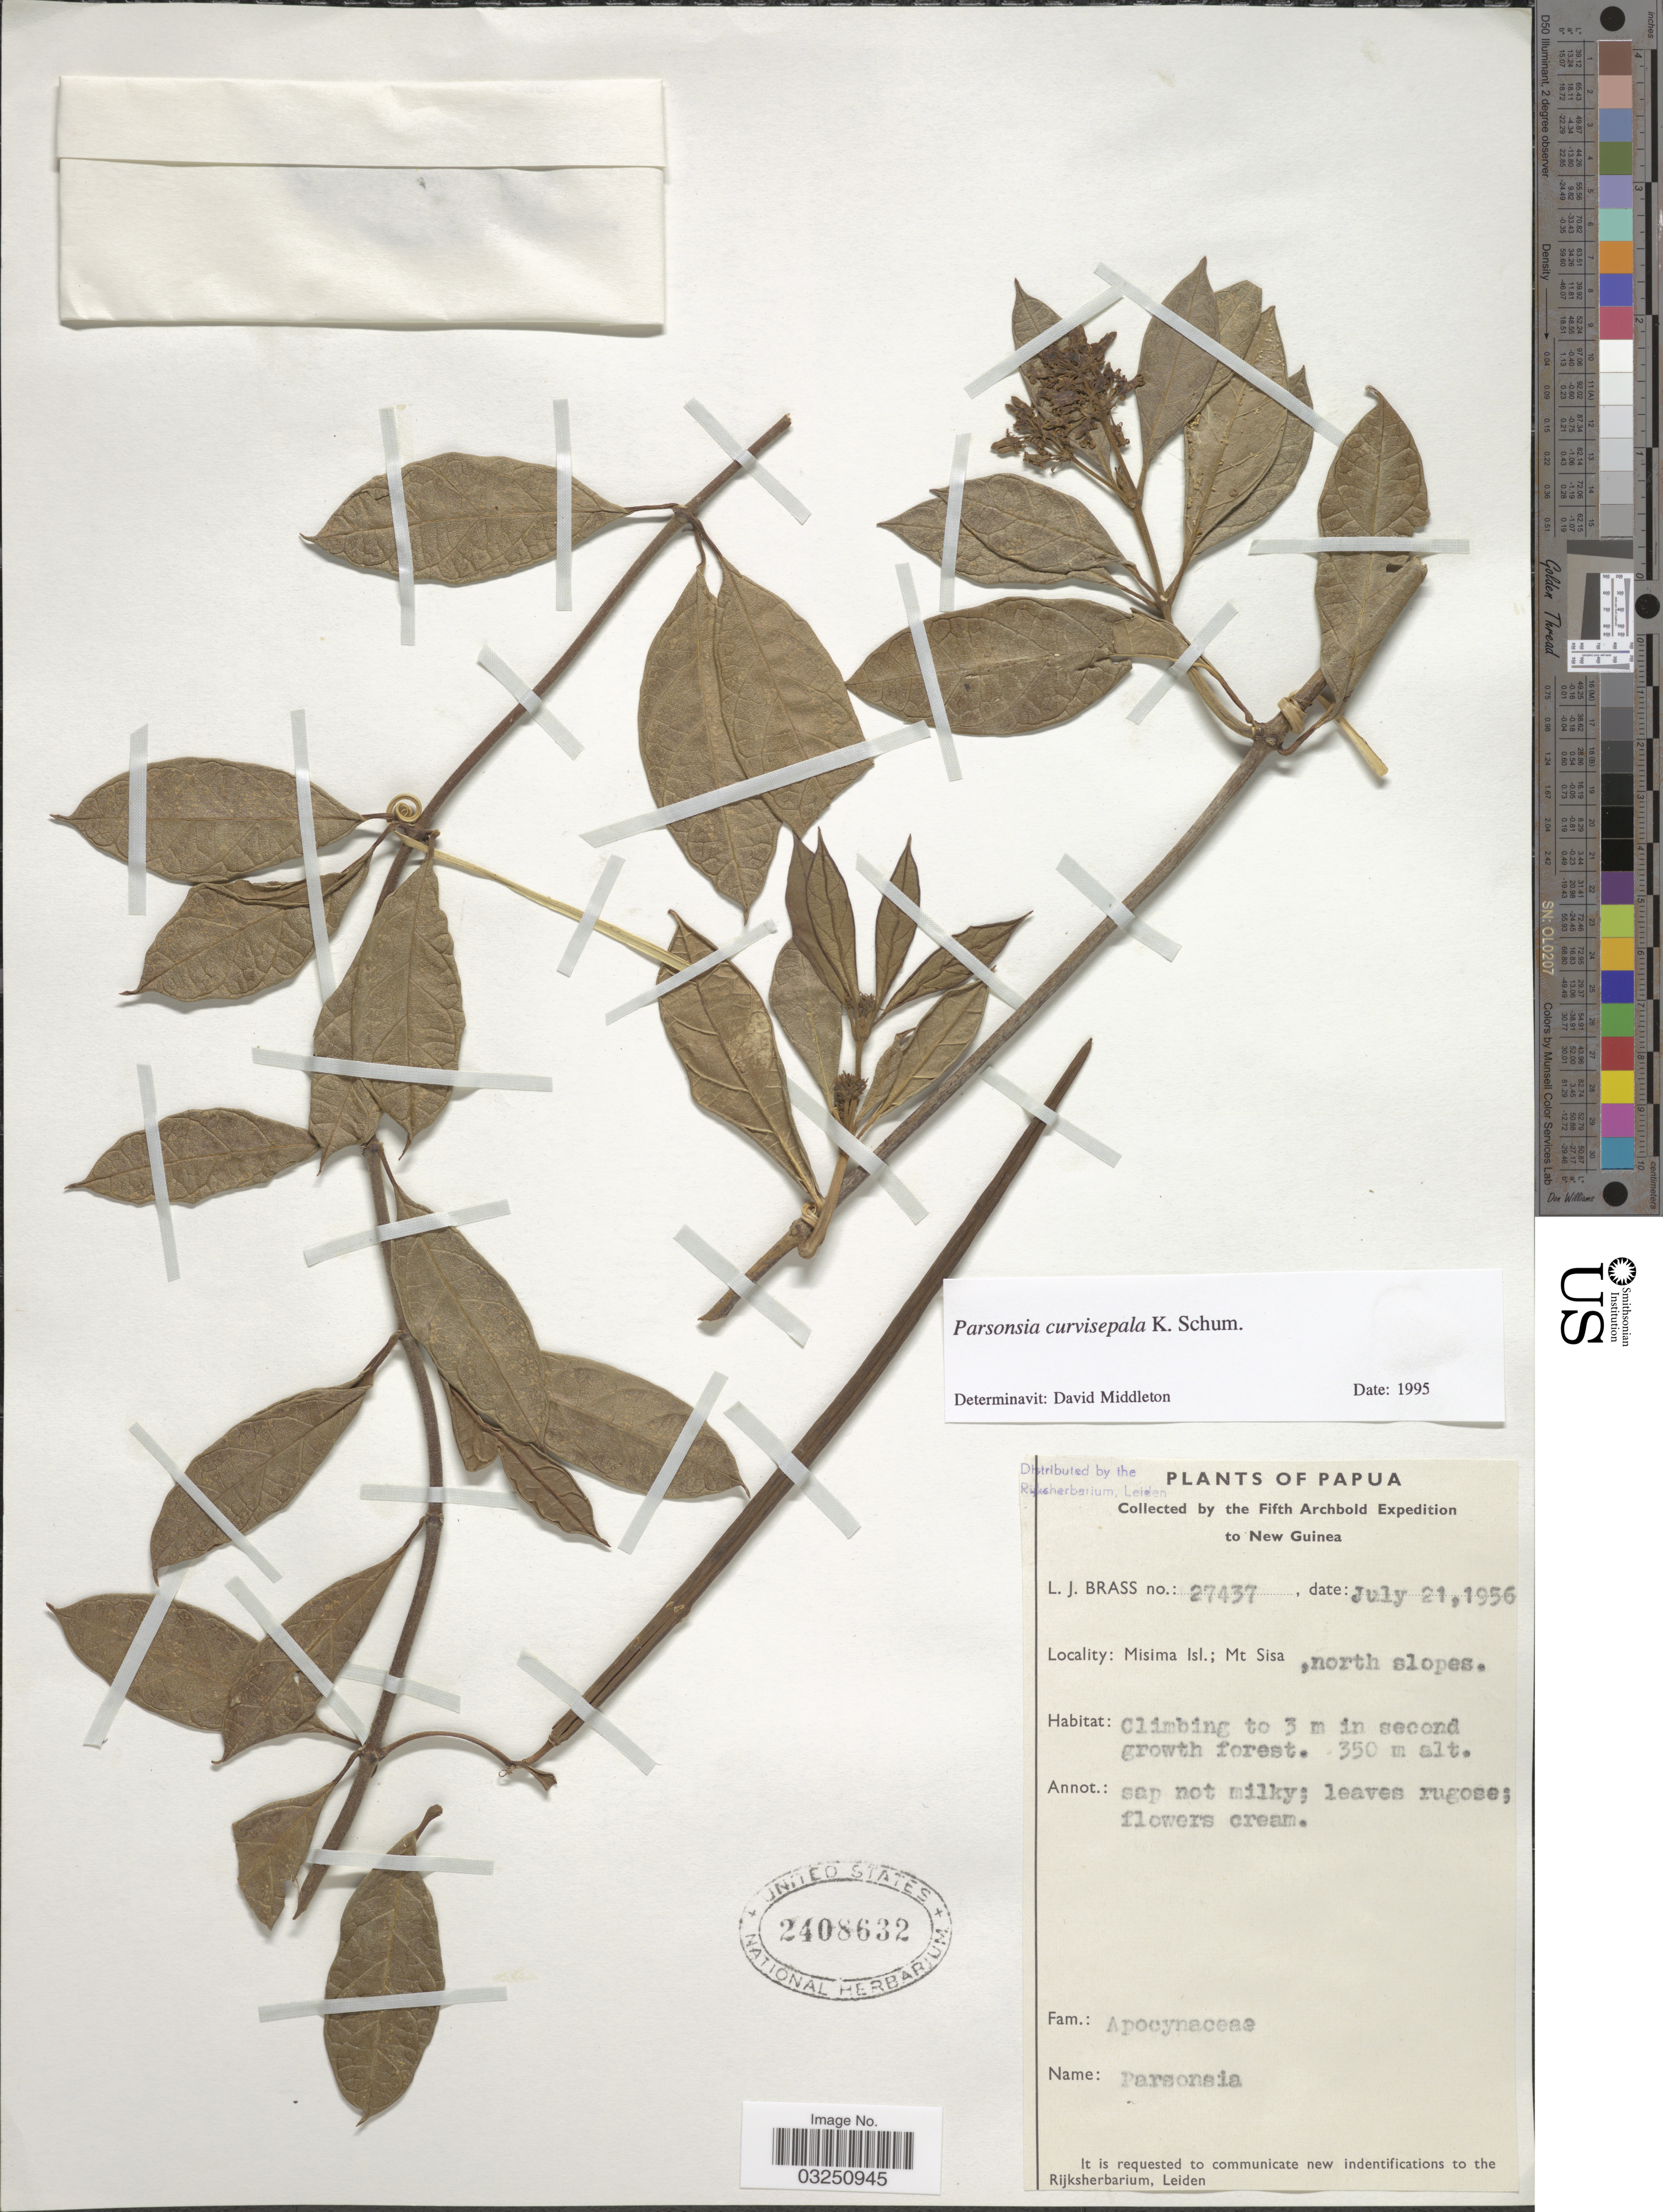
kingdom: Plantae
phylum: Tracheophyta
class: Magnoliopsida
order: Gentianales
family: Apocynaceae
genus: Parsonsia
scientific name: Parsonsia curvisepala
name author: K. Schum.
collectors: L. J. Brass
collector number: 27437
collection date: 1956-07-21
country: Papua New Guinea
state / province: Milne Bay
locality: Papua. New Guinea. Misima Isl.; Mt Sisa, north slopes.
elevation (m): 350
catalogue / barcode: US 2408632